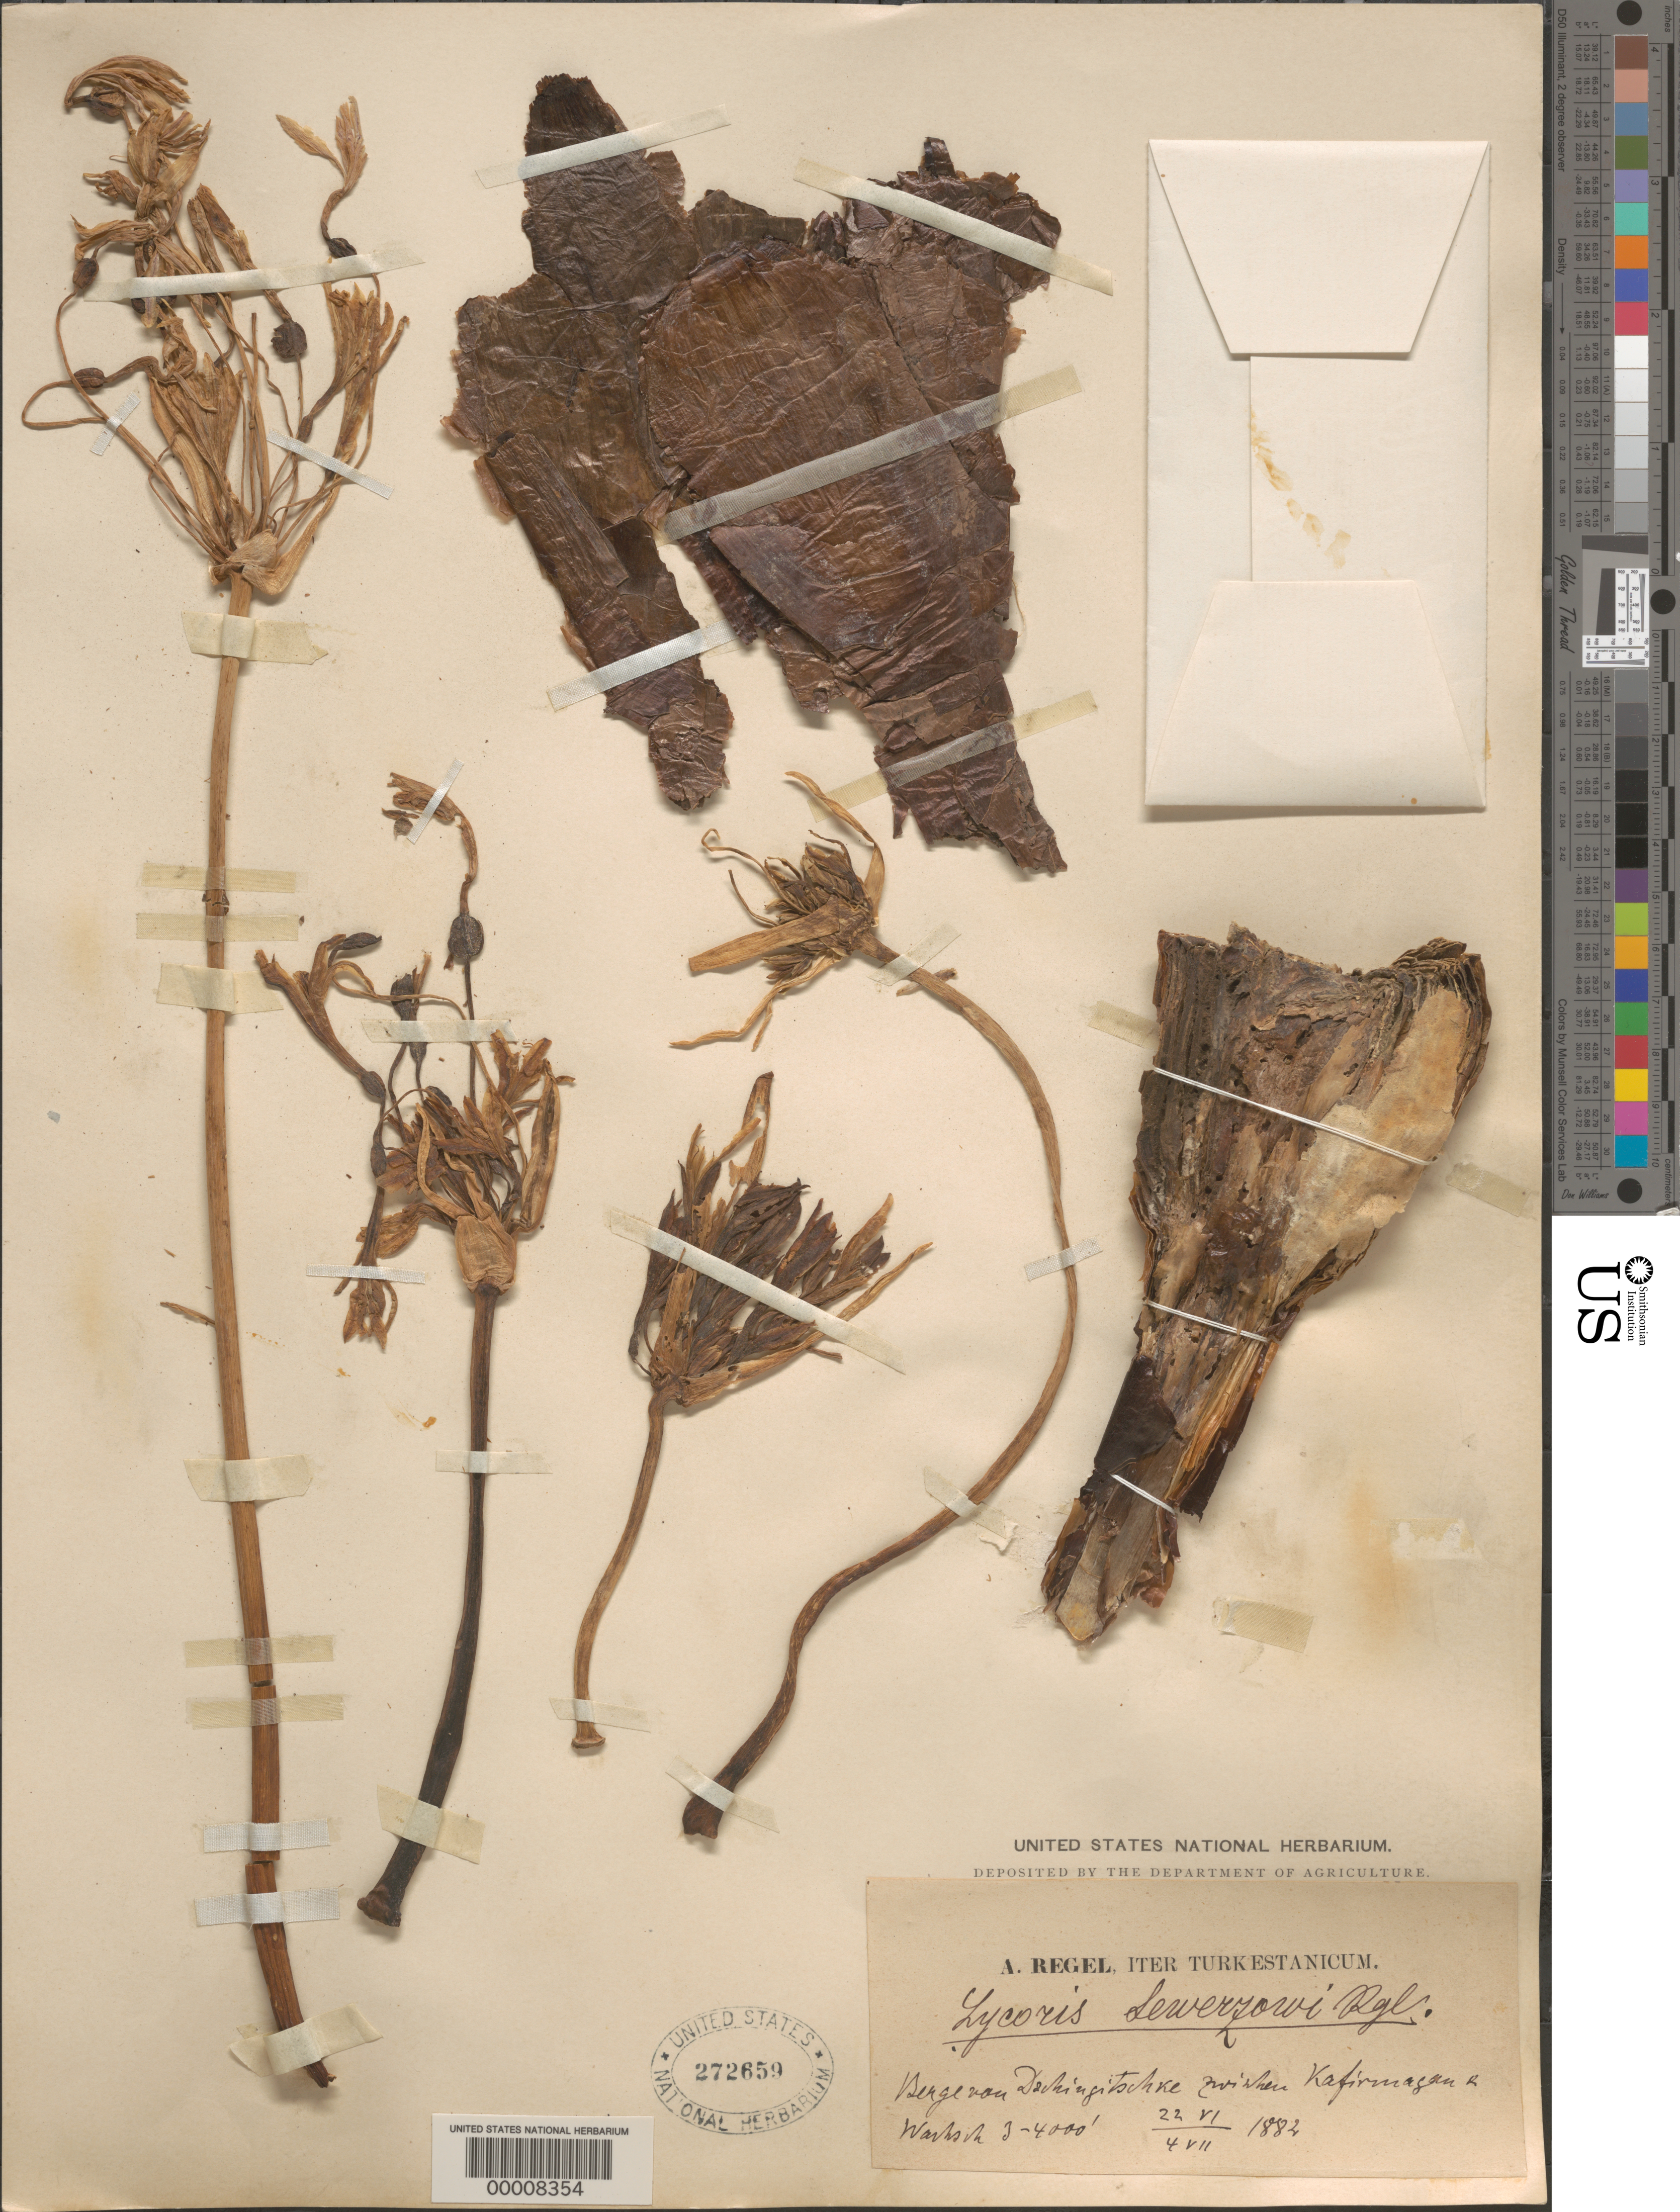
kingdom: Plantae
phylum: Tracheophyta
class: Liliopsida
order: Asparagales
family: Amaryllidaceae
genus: Ungernia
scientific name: Ungernia sewerzowii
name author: (Regel) B. Fedtsch.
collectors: A. Regel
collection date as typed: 22 Jun 1882 to 04 Jul 1882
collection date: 1882-06-22/1882-07-04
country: Tajikistan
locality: Between Kafirnagen and Warhsih [Tadzhik SSR)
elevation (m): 914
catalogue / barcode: US 272659